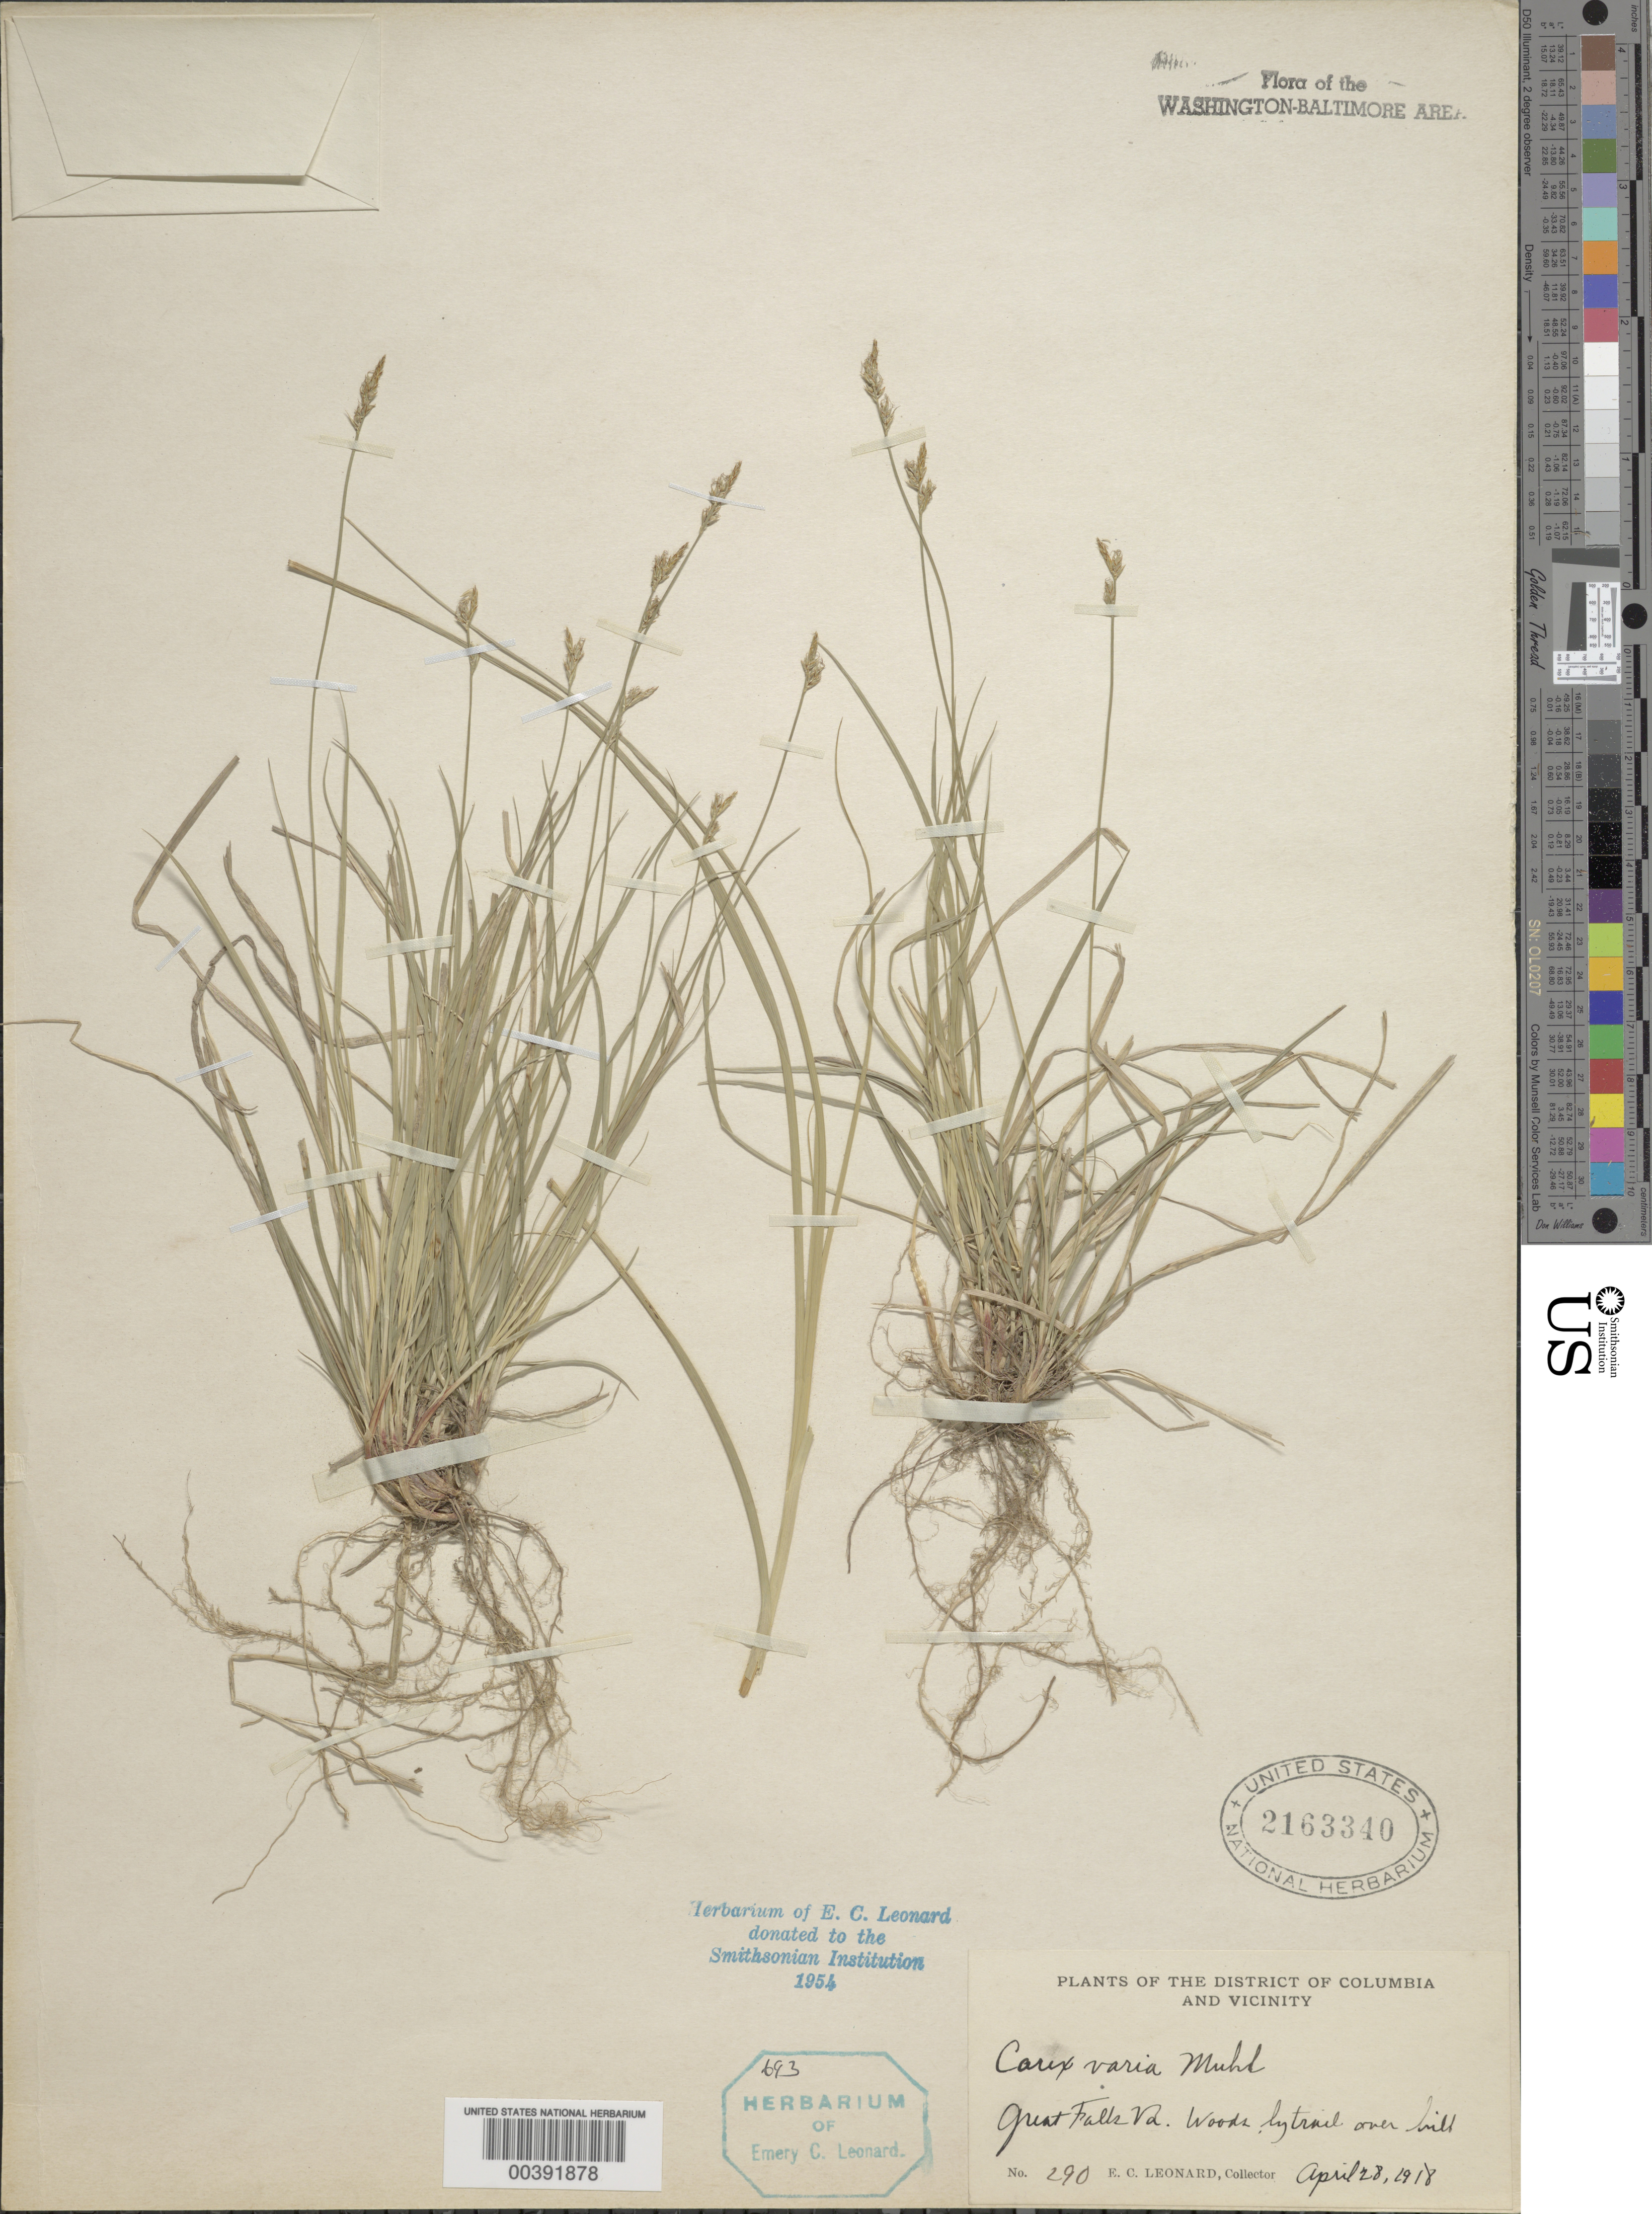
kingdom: Plantae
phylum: Tracheophyta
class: Liliopsida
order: Poales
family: Cyperaceae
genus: Carex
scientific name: Carex albicans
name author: Willd. ex Spreng.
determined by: Shetler, Stanwyn G., (US), NMNH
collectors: E. C. Leonard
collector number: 290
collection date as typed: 28 Apr 1918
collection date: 1918-04-28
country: United States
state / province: Virginia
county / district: Fairfax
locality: Great Falls C. & O. Canal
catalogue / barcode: US 2163340